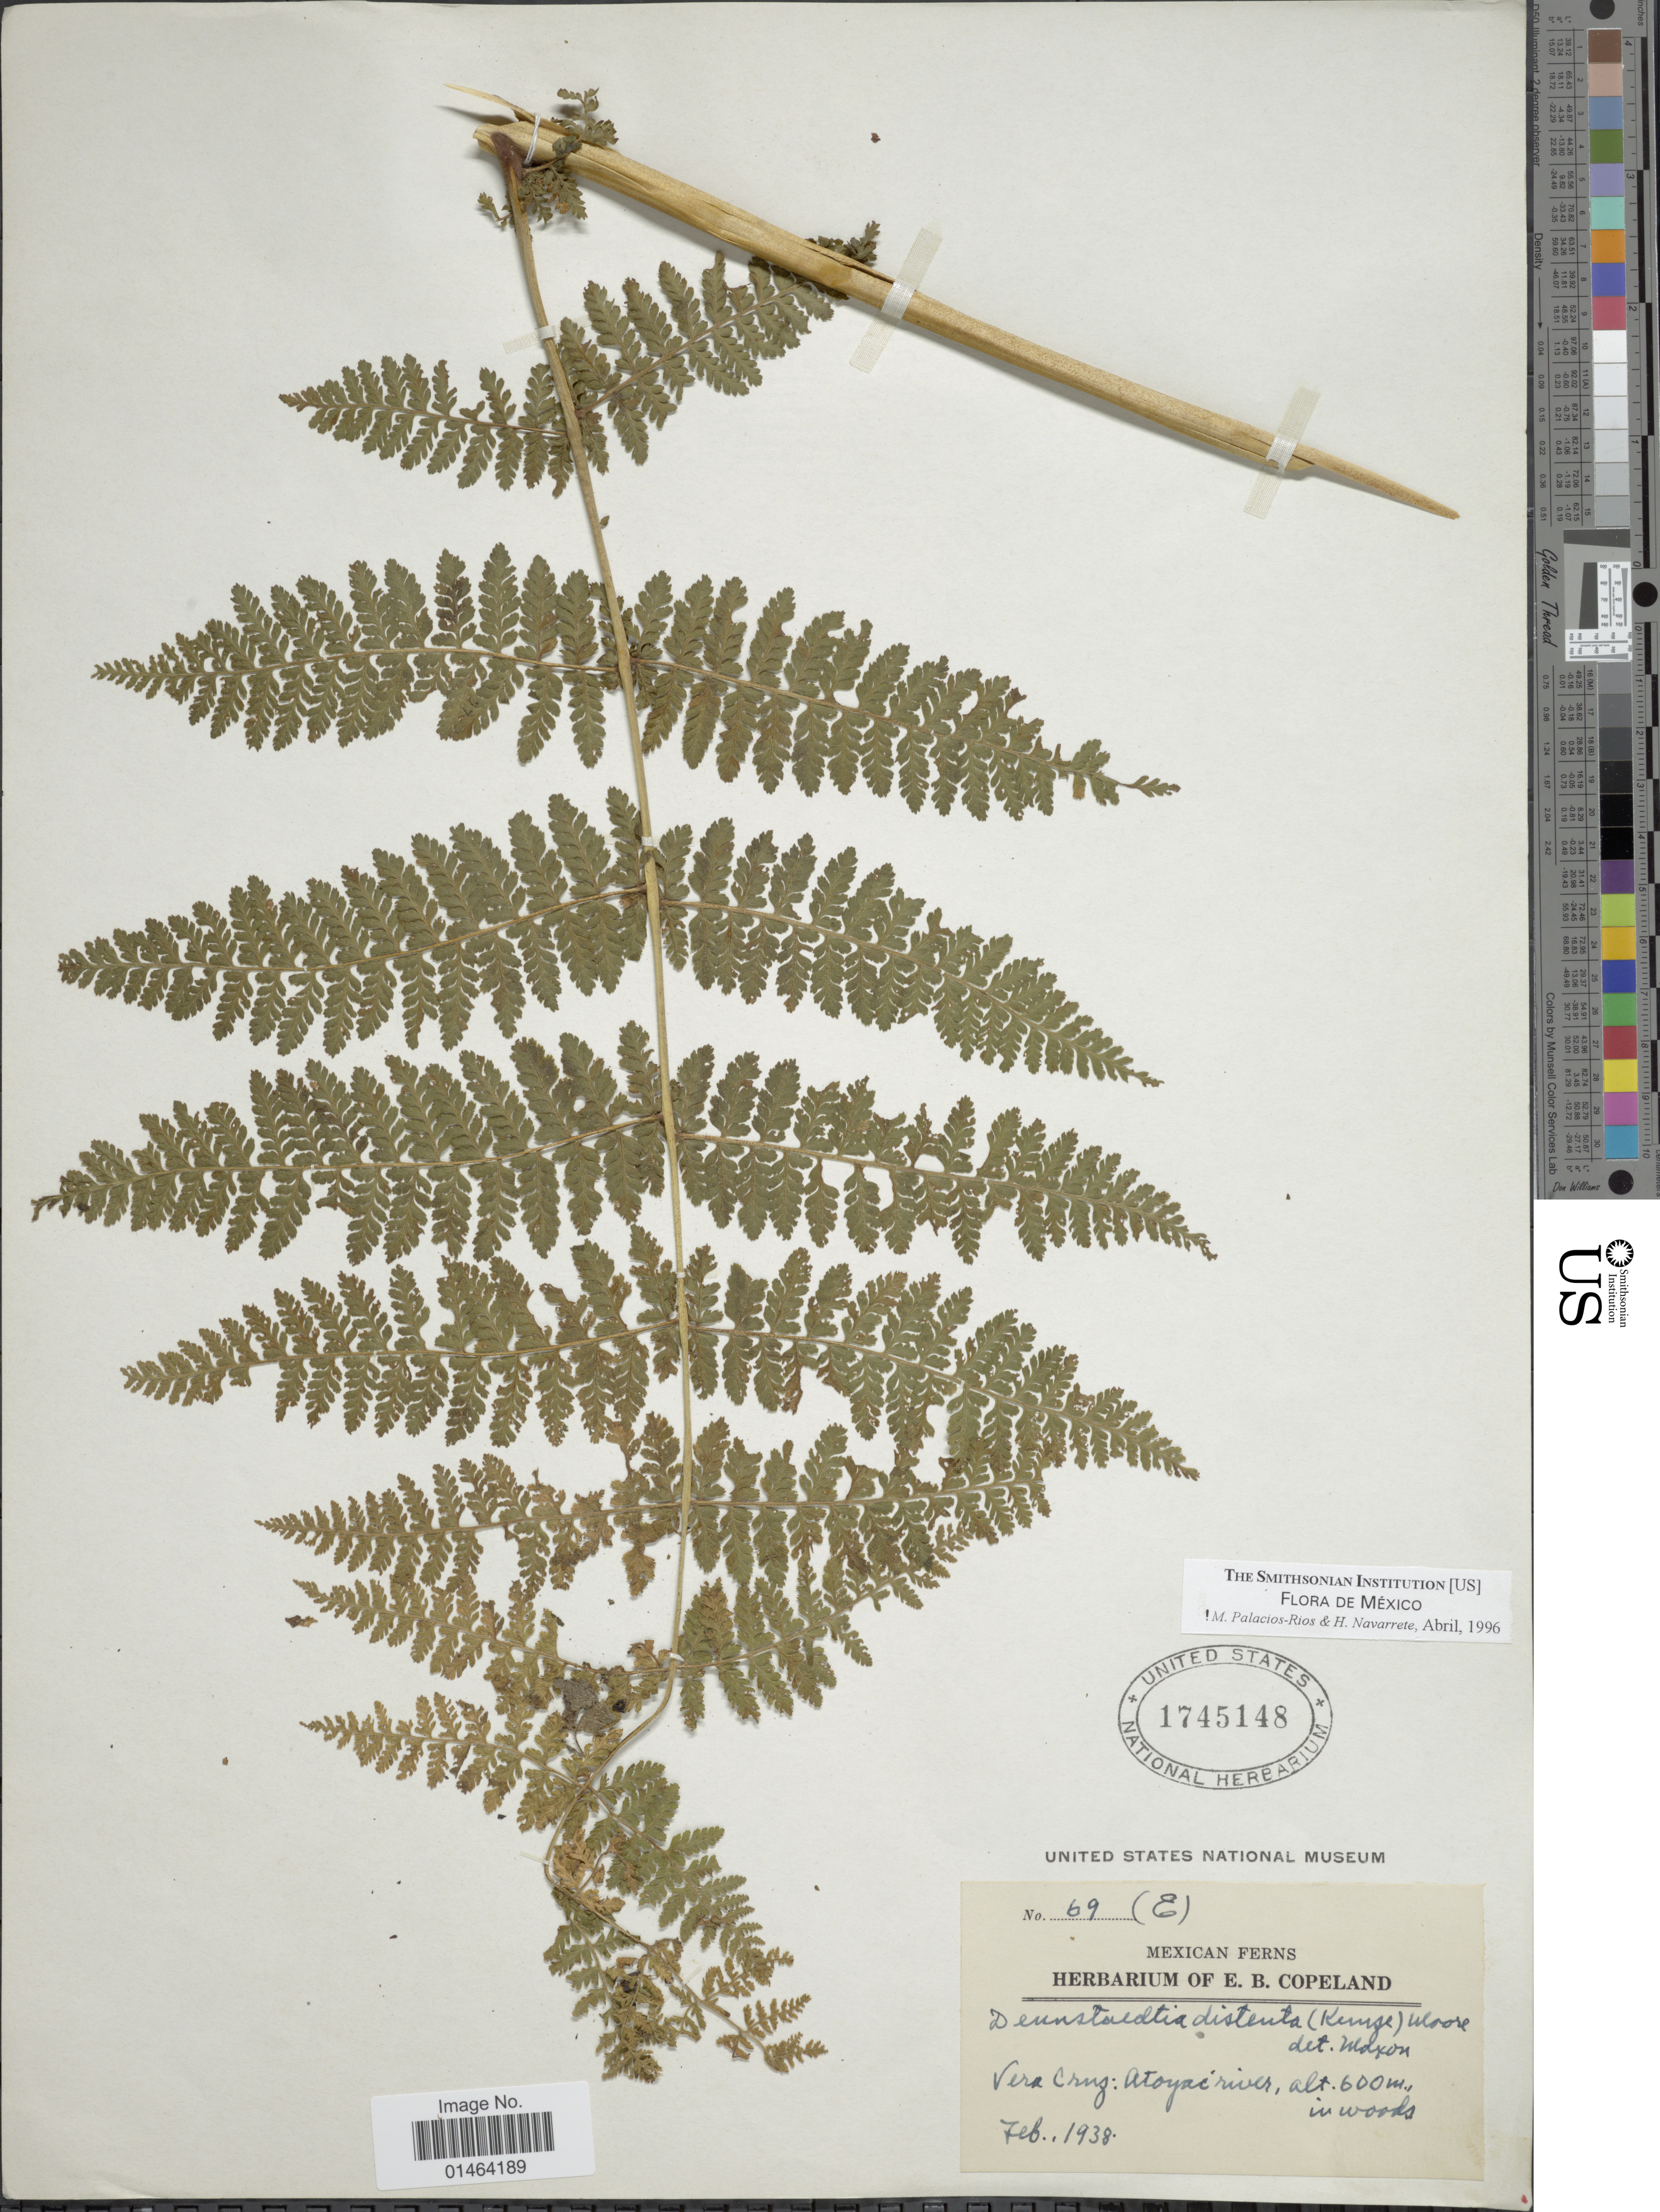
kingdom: Plantae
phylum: Tracheophyta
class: Polypodiopsida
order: Polypodiales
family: Dennstaedtiaceae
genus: Dennstaedtia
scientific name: Dennstaedtia distenta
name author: (Kunze) T. Moore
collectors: ex herb. E. B. Copeland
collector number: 69 (E)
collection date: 1938-02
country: Mexico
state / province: Veracruz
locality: Atoyac river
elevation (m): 600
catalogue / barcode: US 1745148